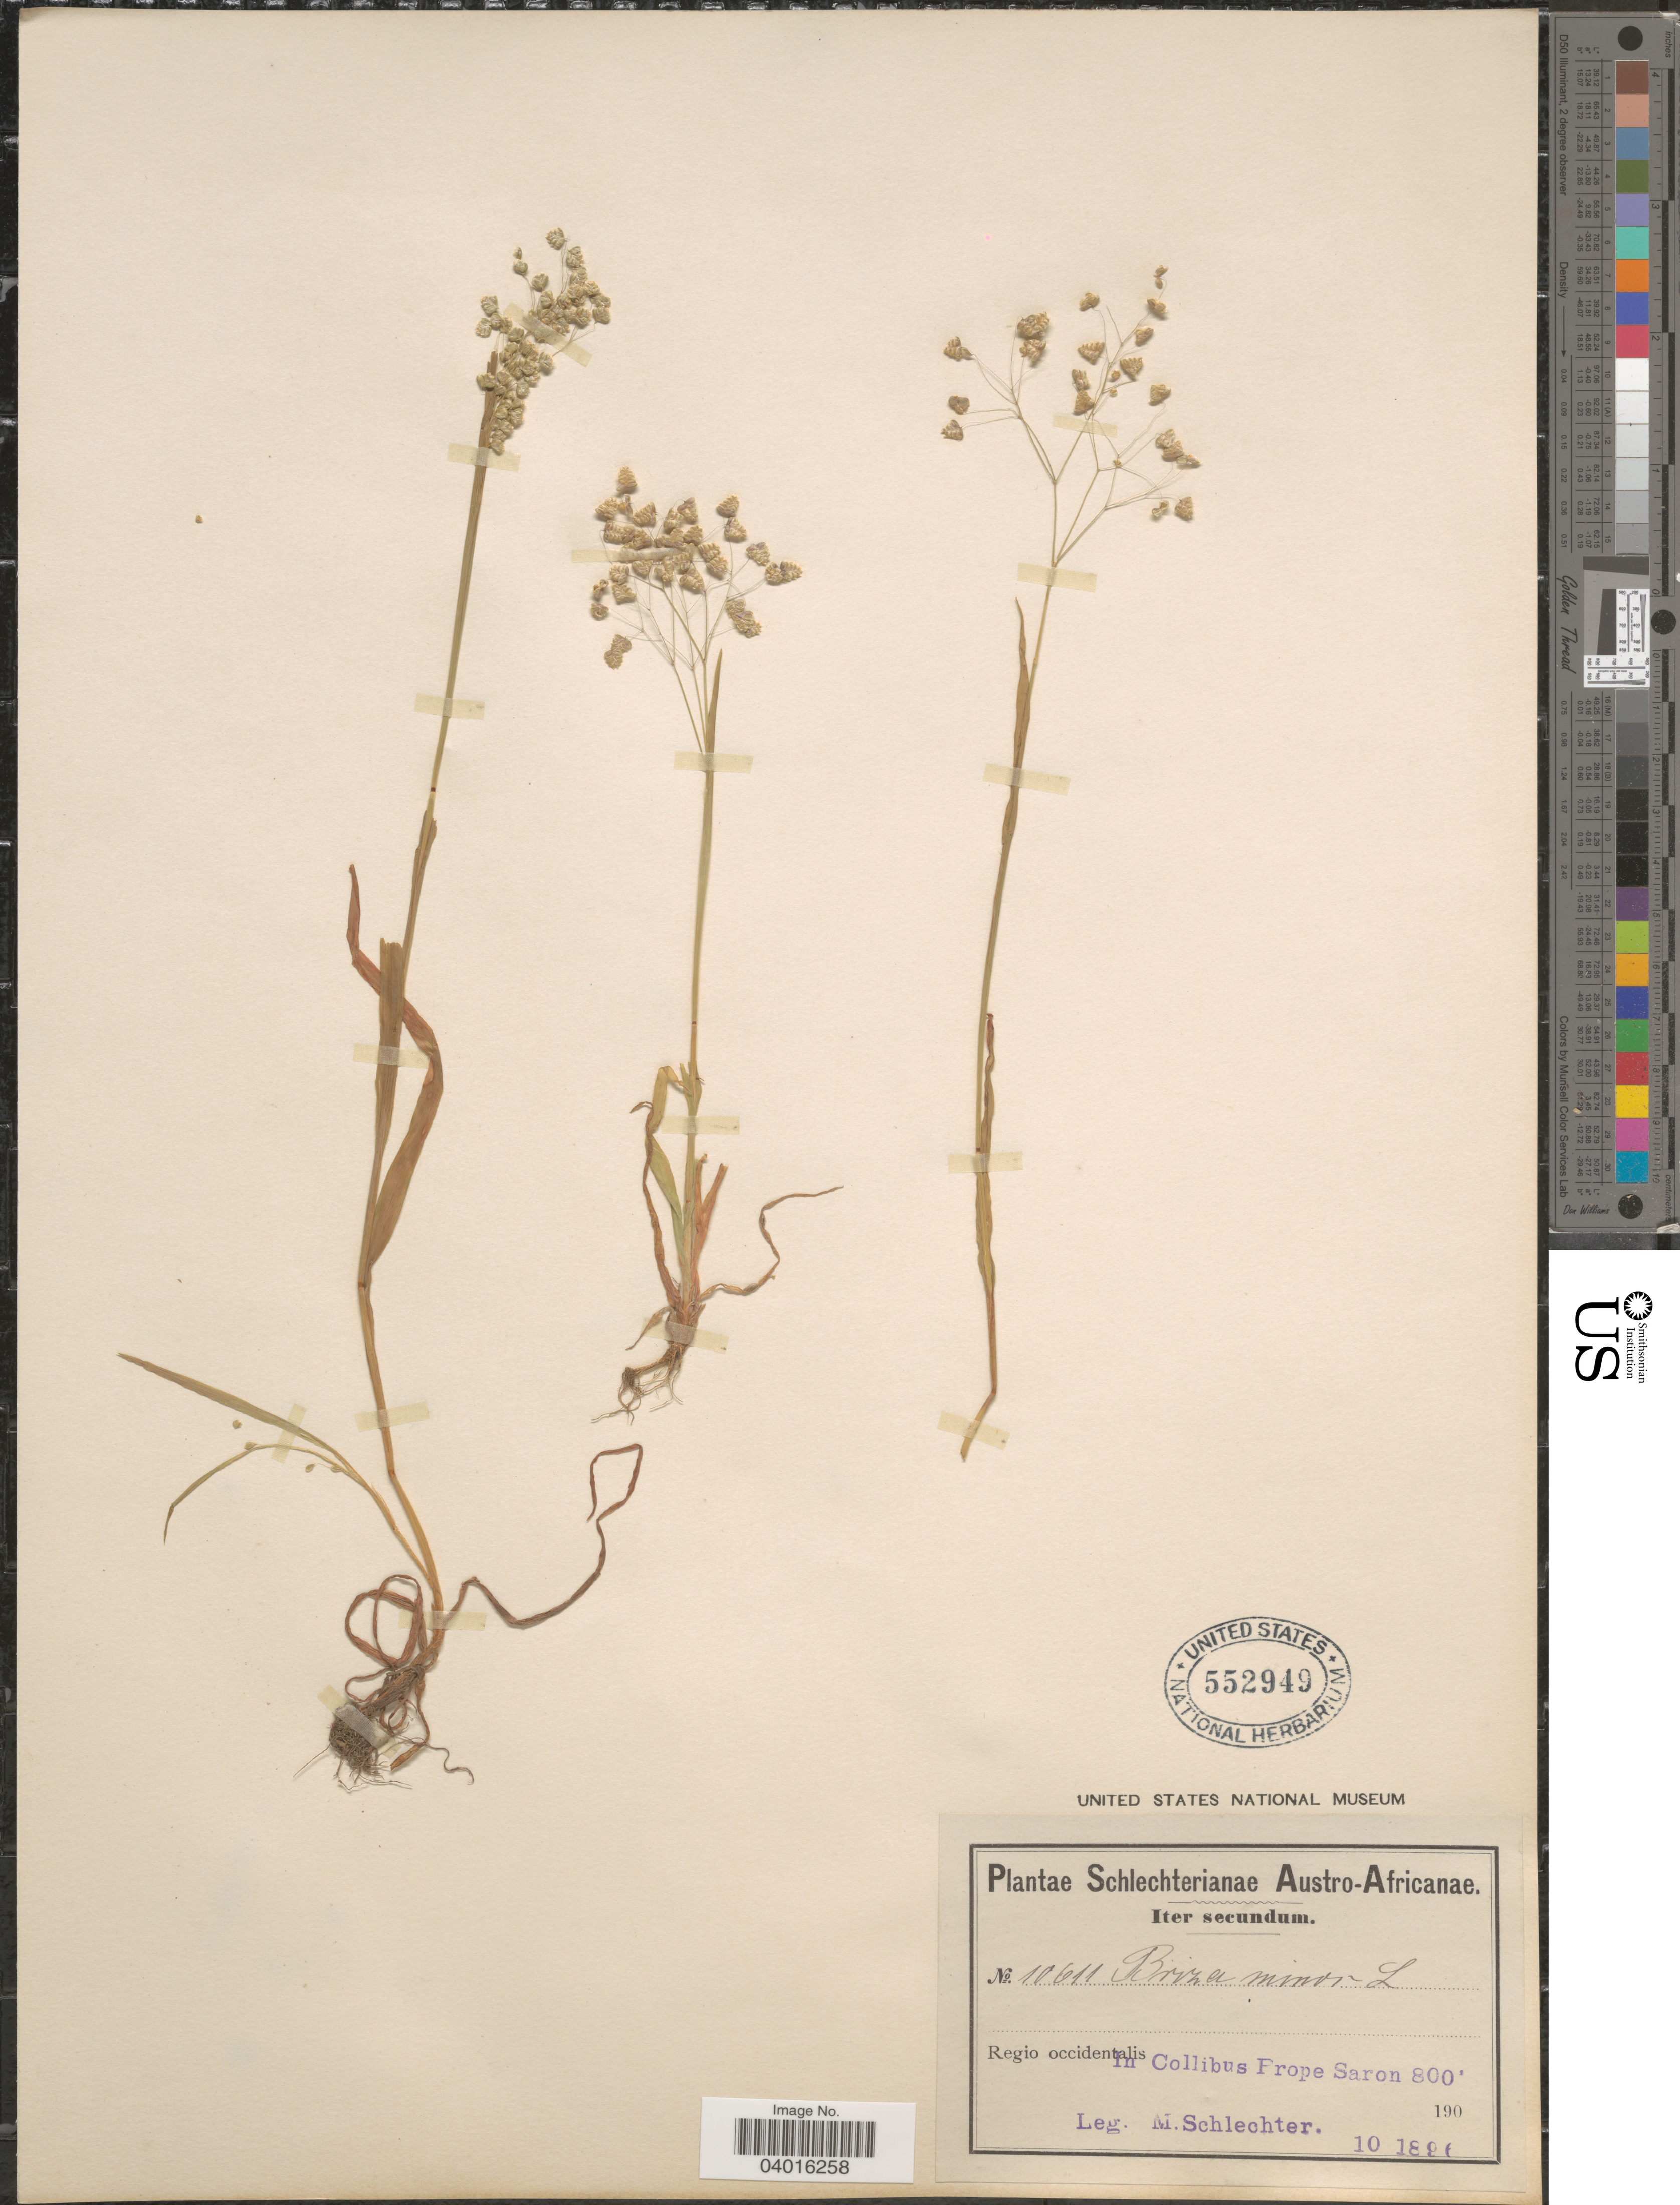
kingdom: Plantae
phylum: Tracheophyta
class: Liliopsida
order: Poales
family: Poaceae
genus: Briza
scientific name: Briza minor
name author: L.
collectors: M. Schlechter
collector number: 10611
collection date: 1896-10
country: South Africa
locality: Austro-Africanae. Regio occidentalis. In Collibus Prope Saron.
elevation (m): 244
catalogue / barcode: US 552949